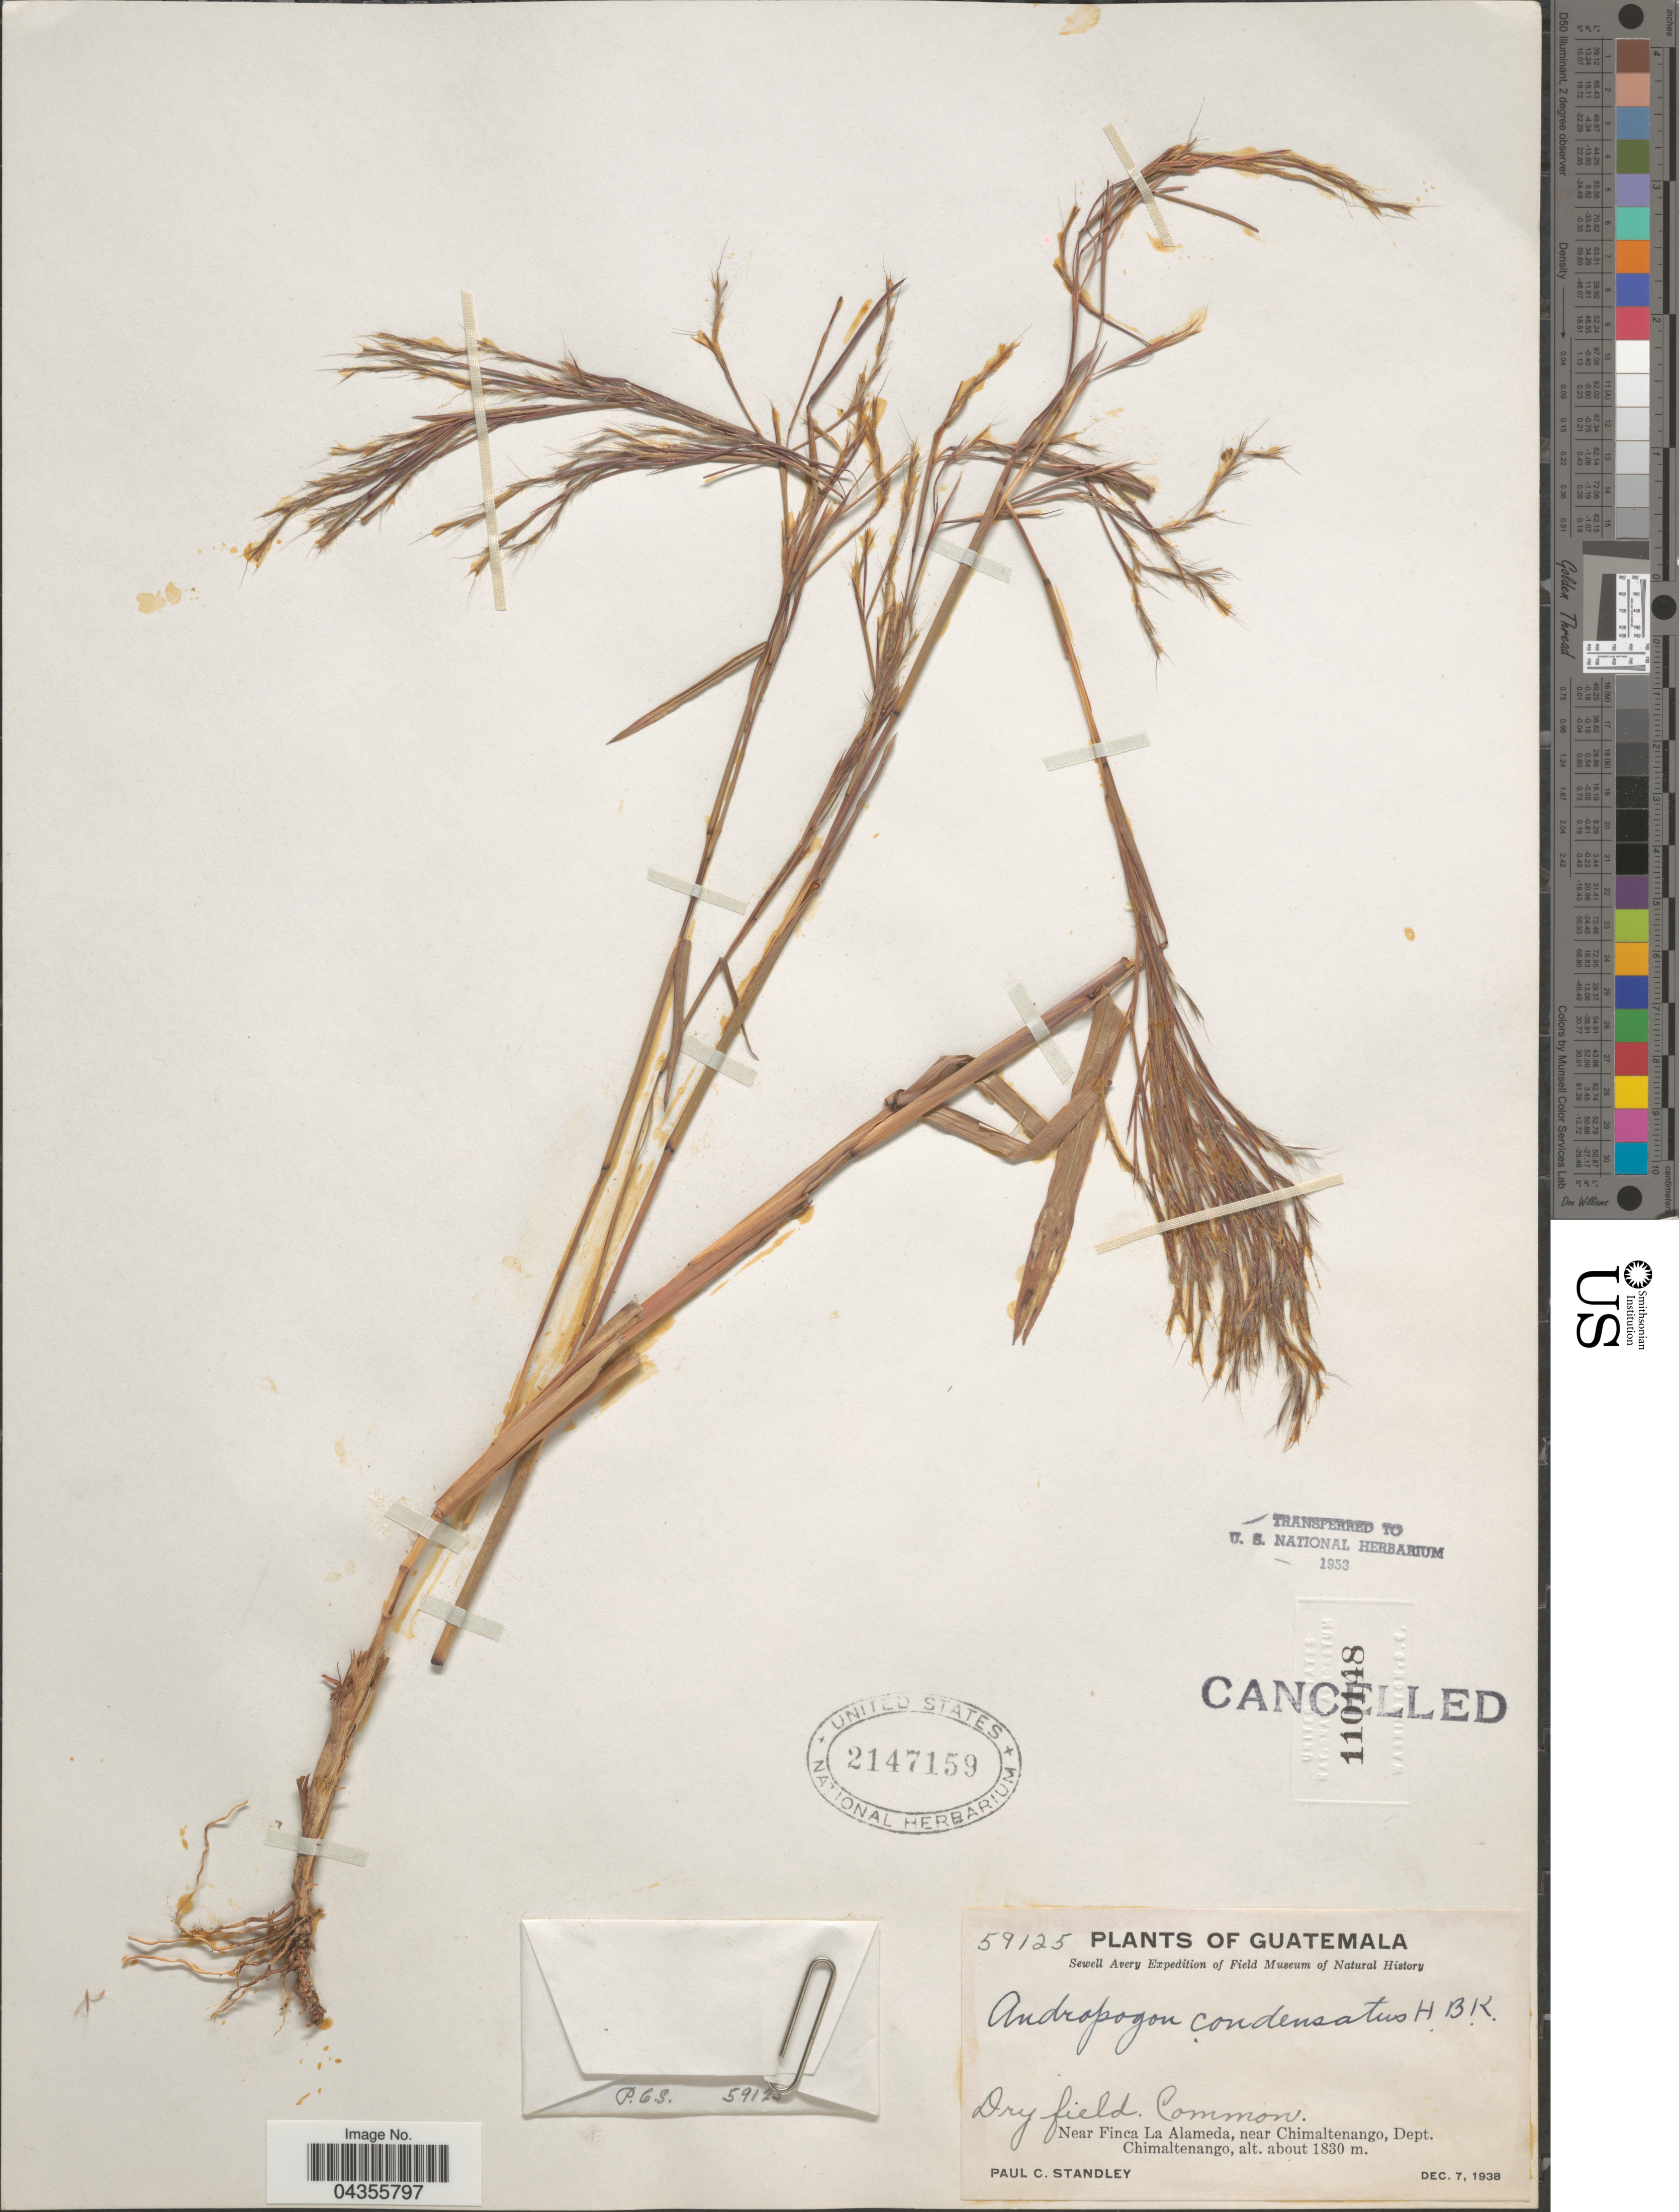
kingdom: Plantae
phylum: Tracheophyta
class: Liliopsida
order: Poales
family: Poaceae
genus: Schizachyrium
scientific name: Schizachyrium condensatum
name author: (Kunth) Nees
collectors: P. C. Standley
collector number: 59125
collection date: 1938-12-07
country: Guatemala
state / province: Chimaltenango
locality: Sewell Avery Expedition. Dry field. Common. Near Finca La Alameda, near Chimaltenango, Dept. Chimaltenango.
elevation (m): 1830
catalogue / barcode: US 2147159